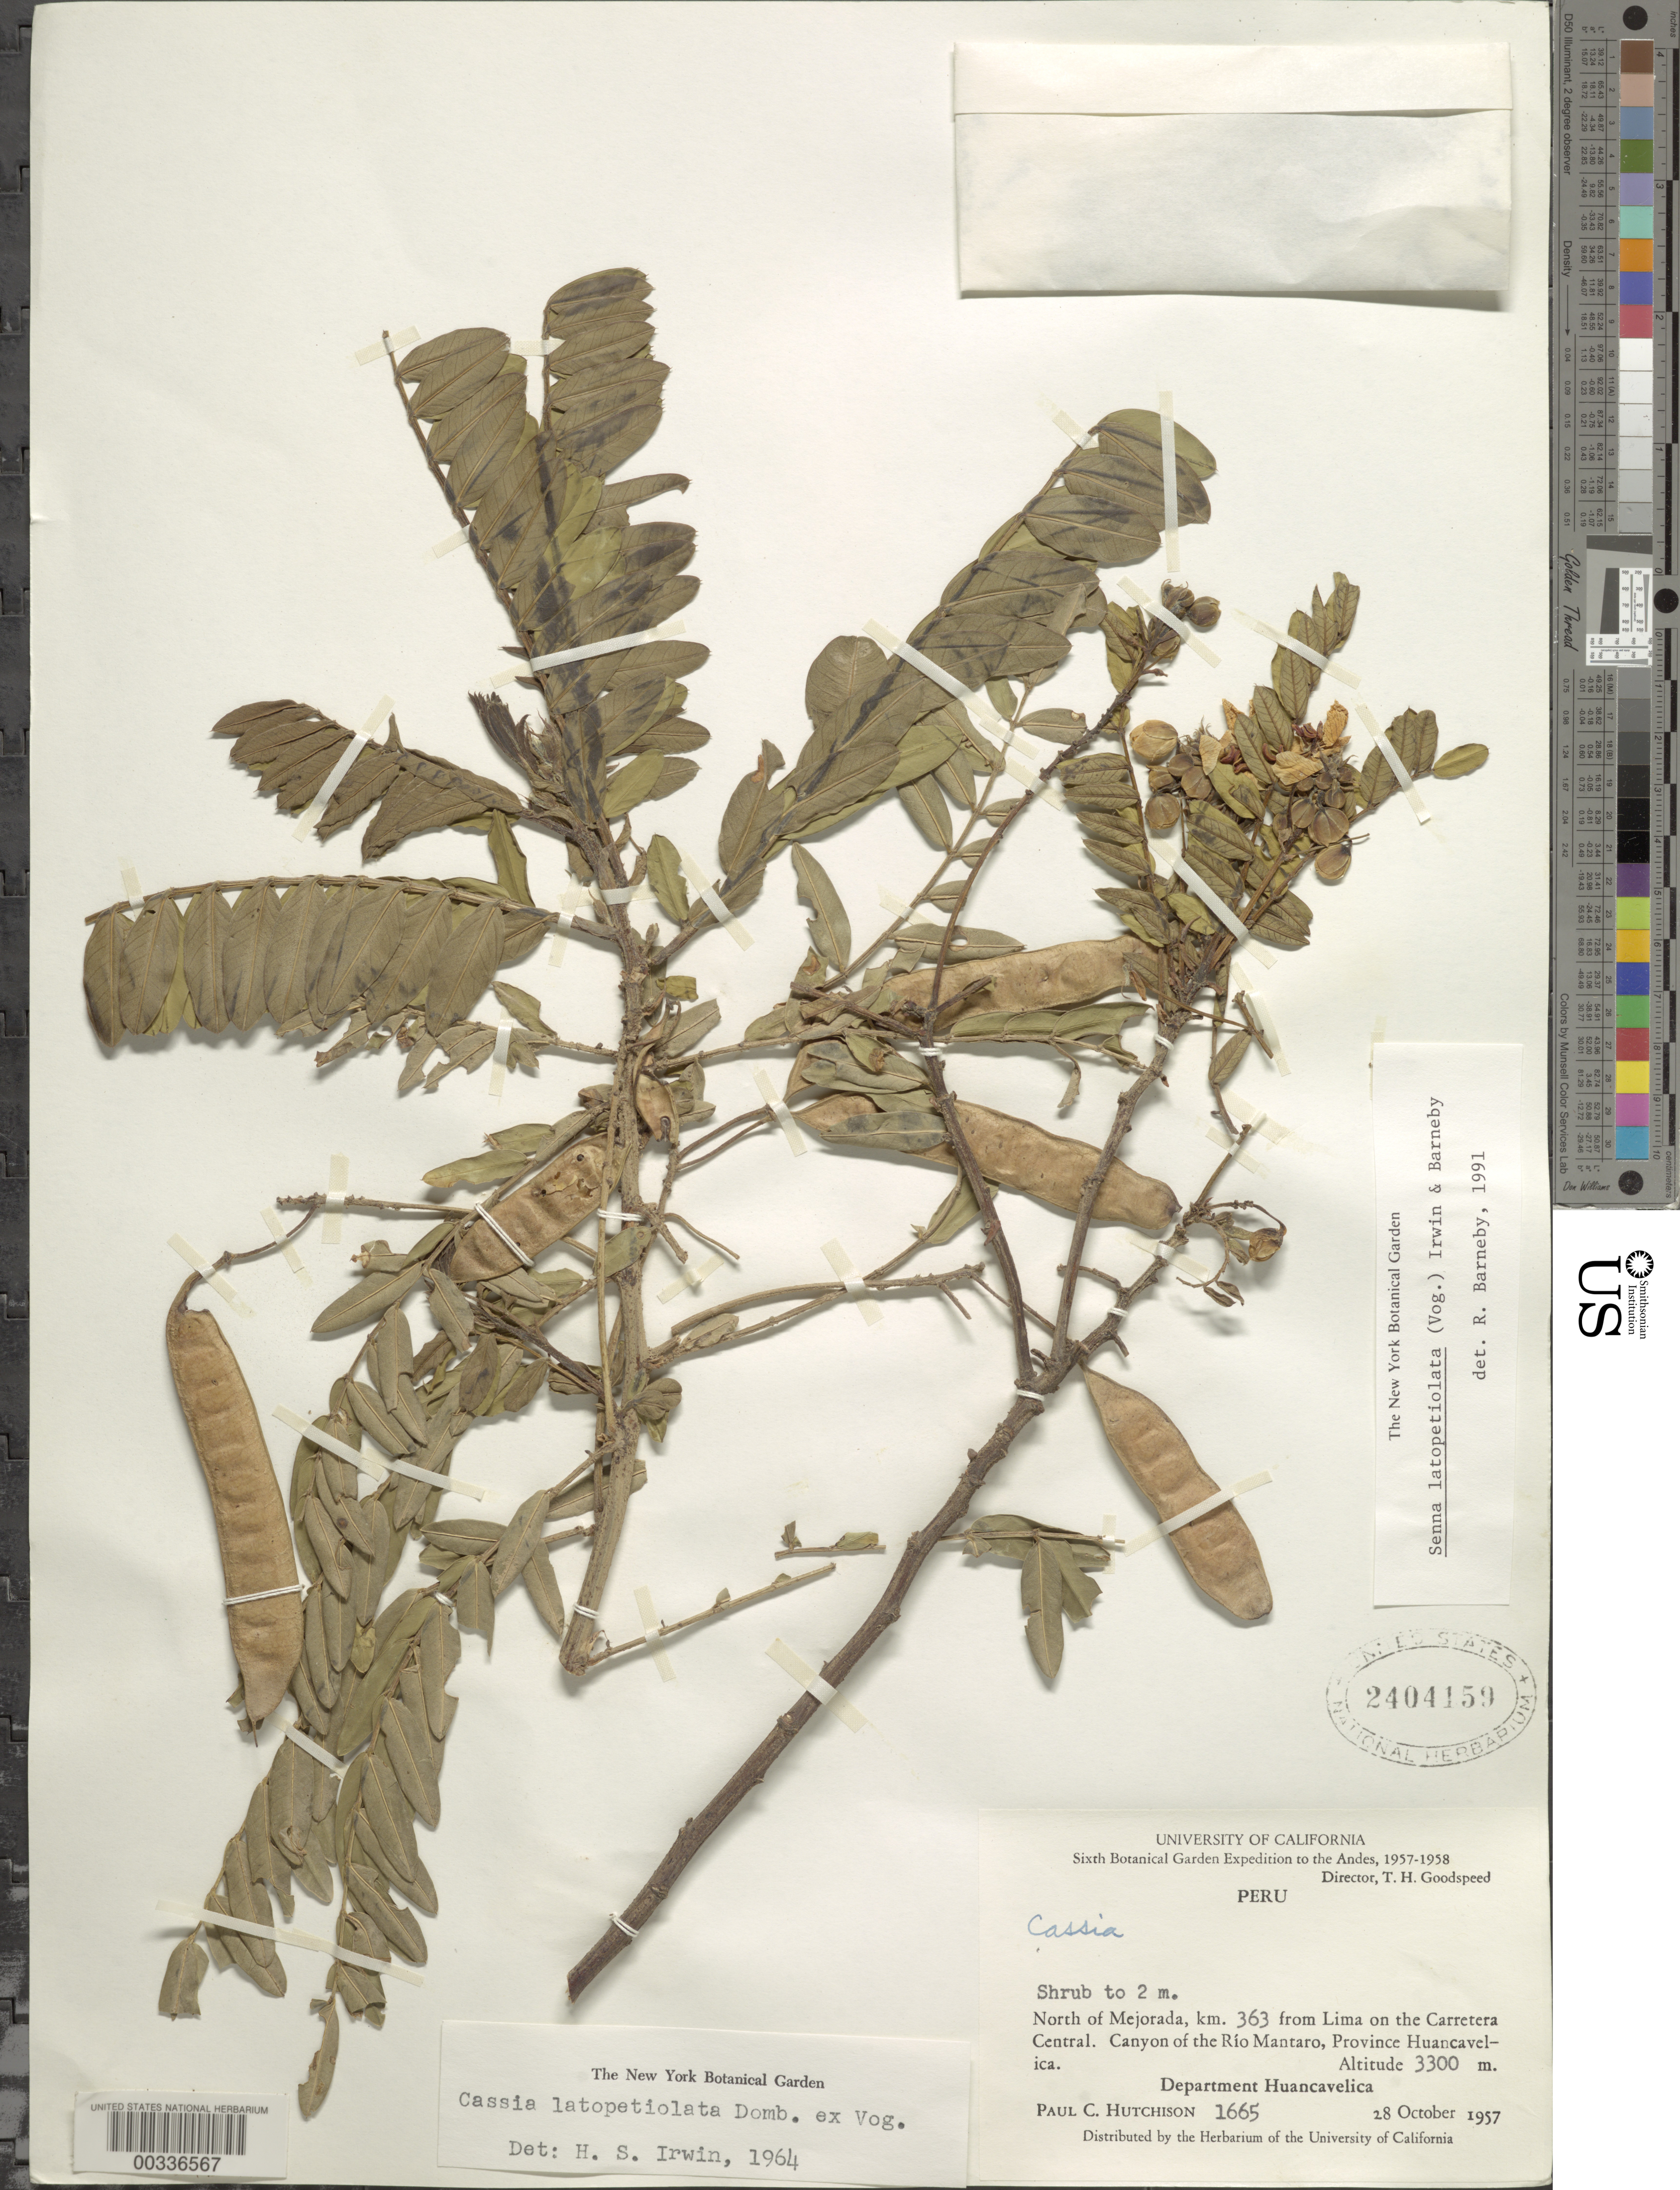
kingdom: Plantae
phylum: Tracheophyta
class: Magnoliopsida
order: Fabales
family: Fabaceae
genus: Senna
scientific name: Senna latopetiolata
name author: (Vogel) H.S. Irwin & Barneby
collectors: P. C. Hutchison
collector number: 1665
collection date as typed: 28 Oct 1957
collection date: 1957-10-28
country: Peru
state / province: Huancavelica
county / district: Huancavelica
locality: N of Mejorada, km 363 from Lima on the Carretera Central; canyon of the Río Mantaro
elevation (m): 3300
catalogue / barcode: US 2404159